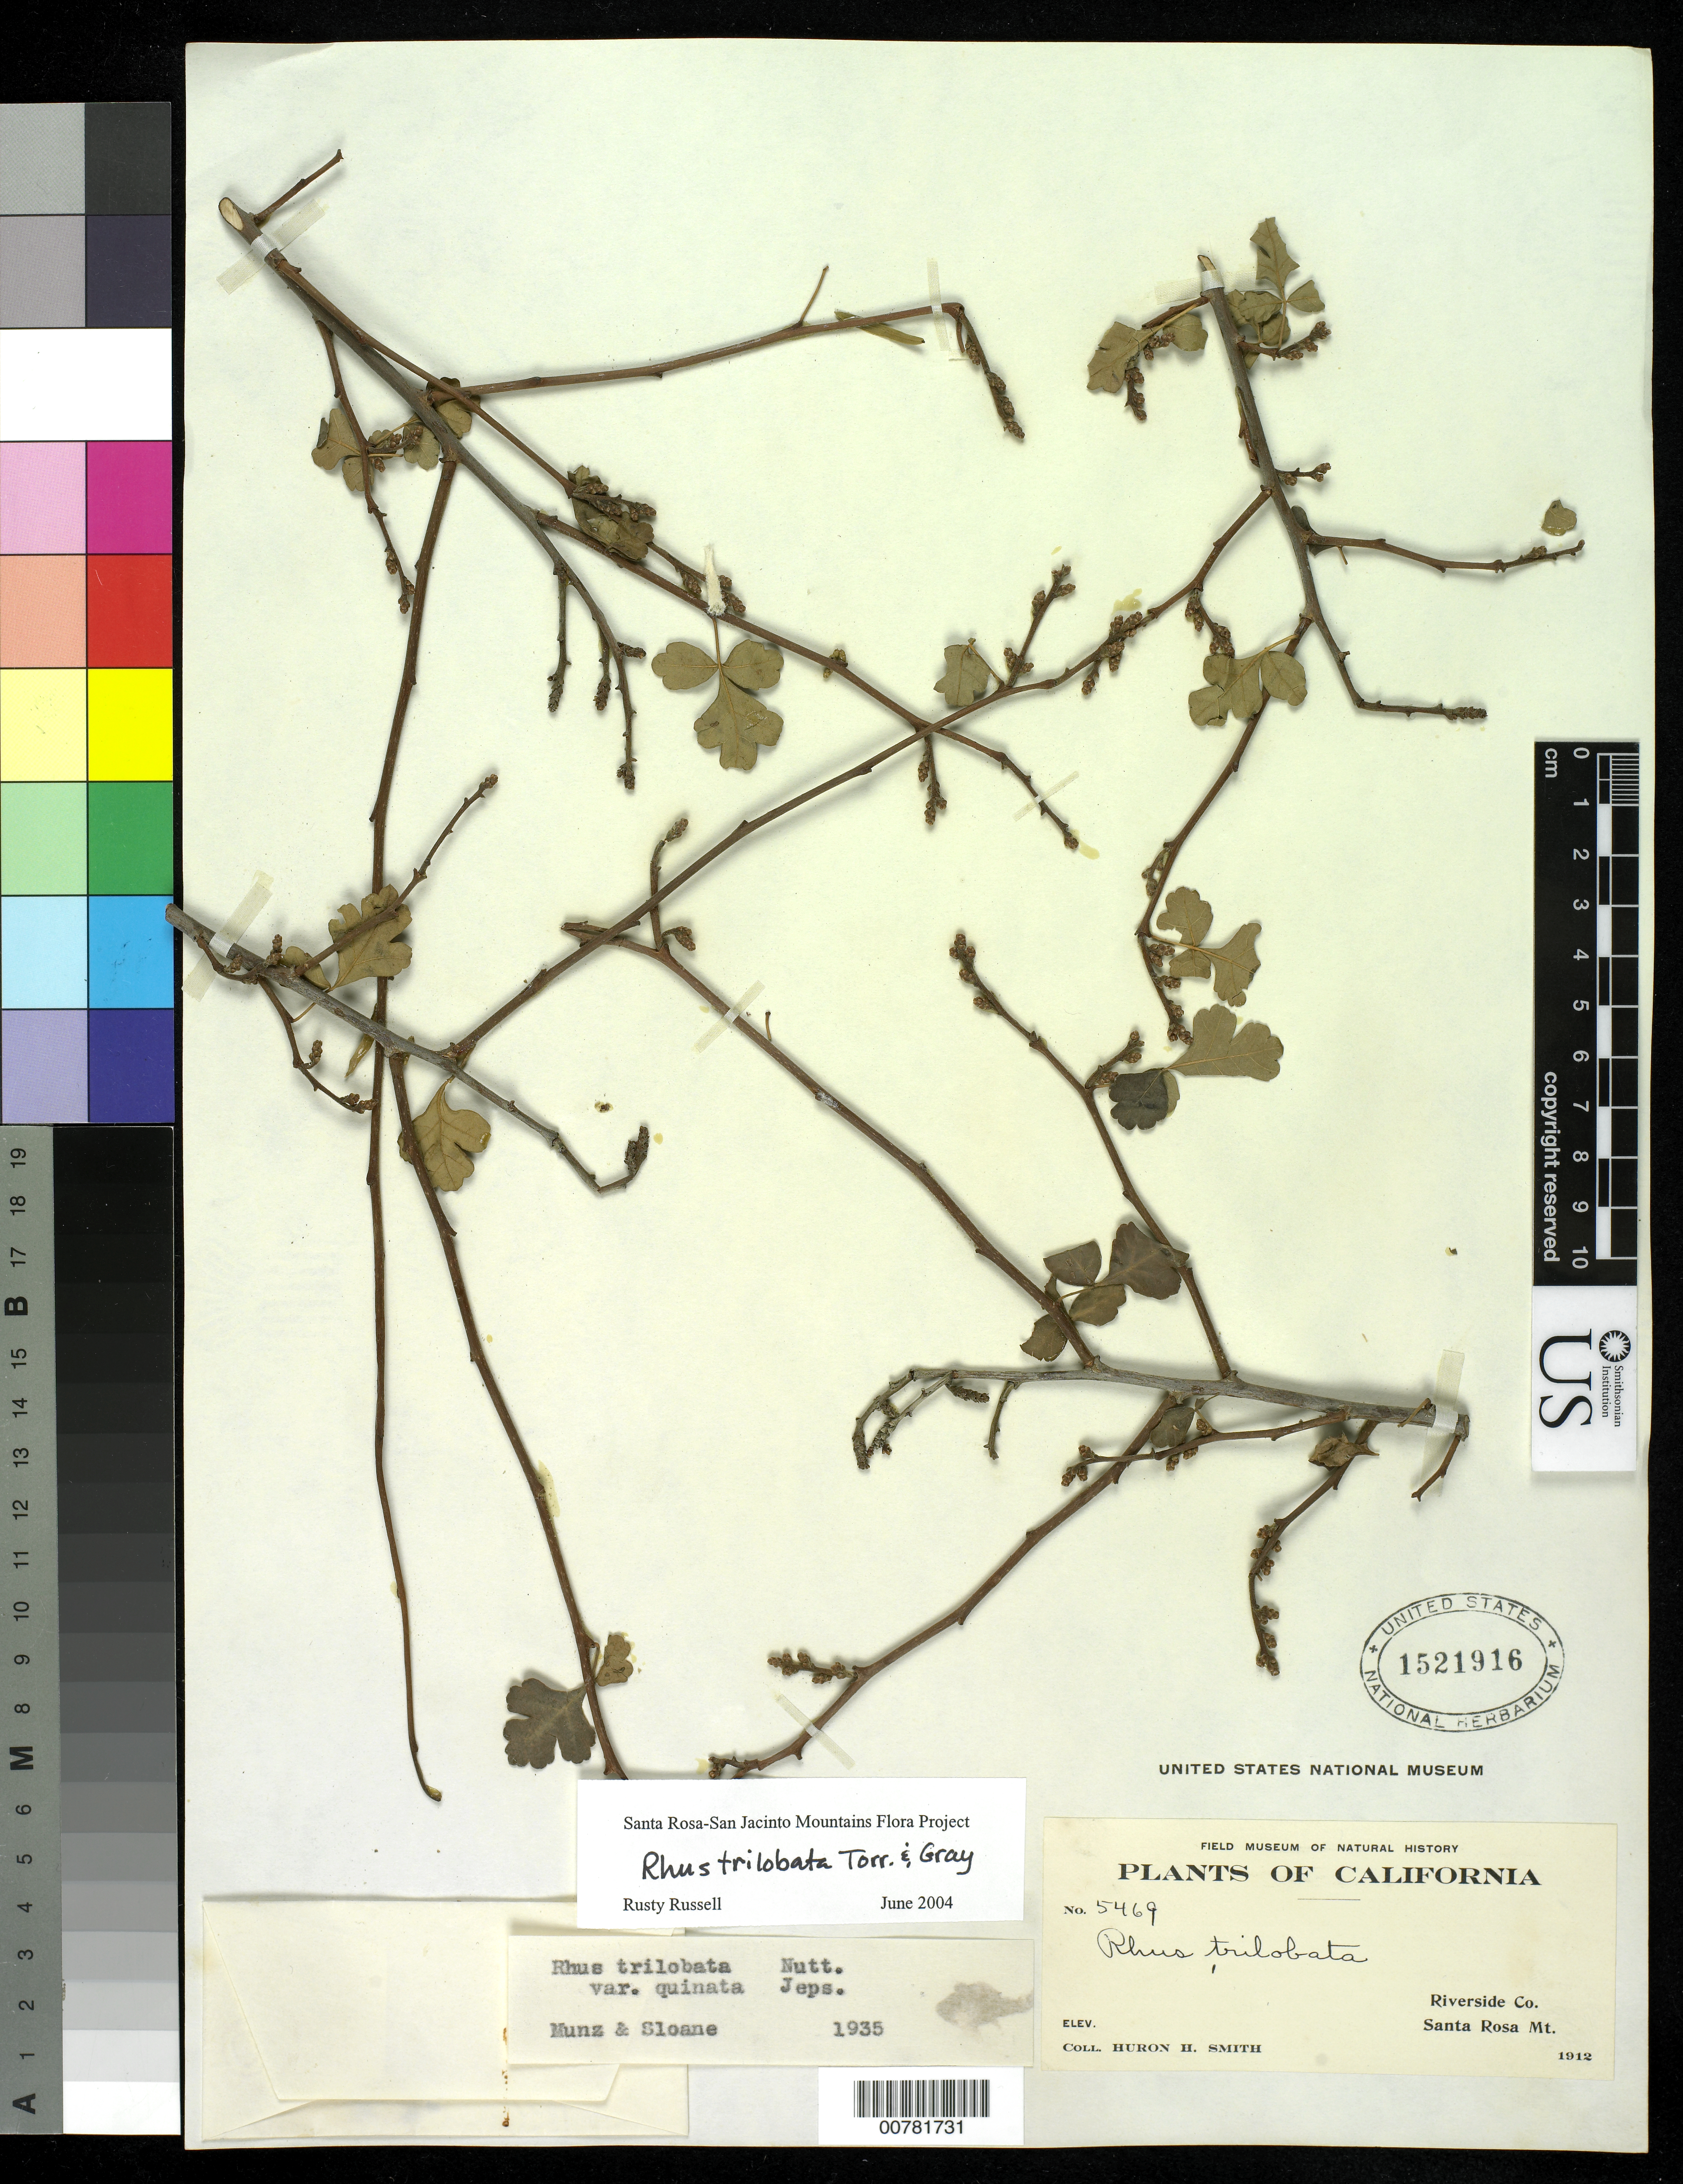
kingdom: Plantae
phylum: Tracheophyta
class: Magnoliopsida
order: Sapindales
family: Anacardiaceae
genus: Rhus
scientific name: Rhus trilobata var. quinata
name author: Jeps.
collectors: Huron H. Smith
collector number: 5469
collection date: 1912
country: United States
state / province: California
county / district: Riverside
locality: Riverside Co. Santa Rosa Mt.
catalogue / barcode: US 1521916